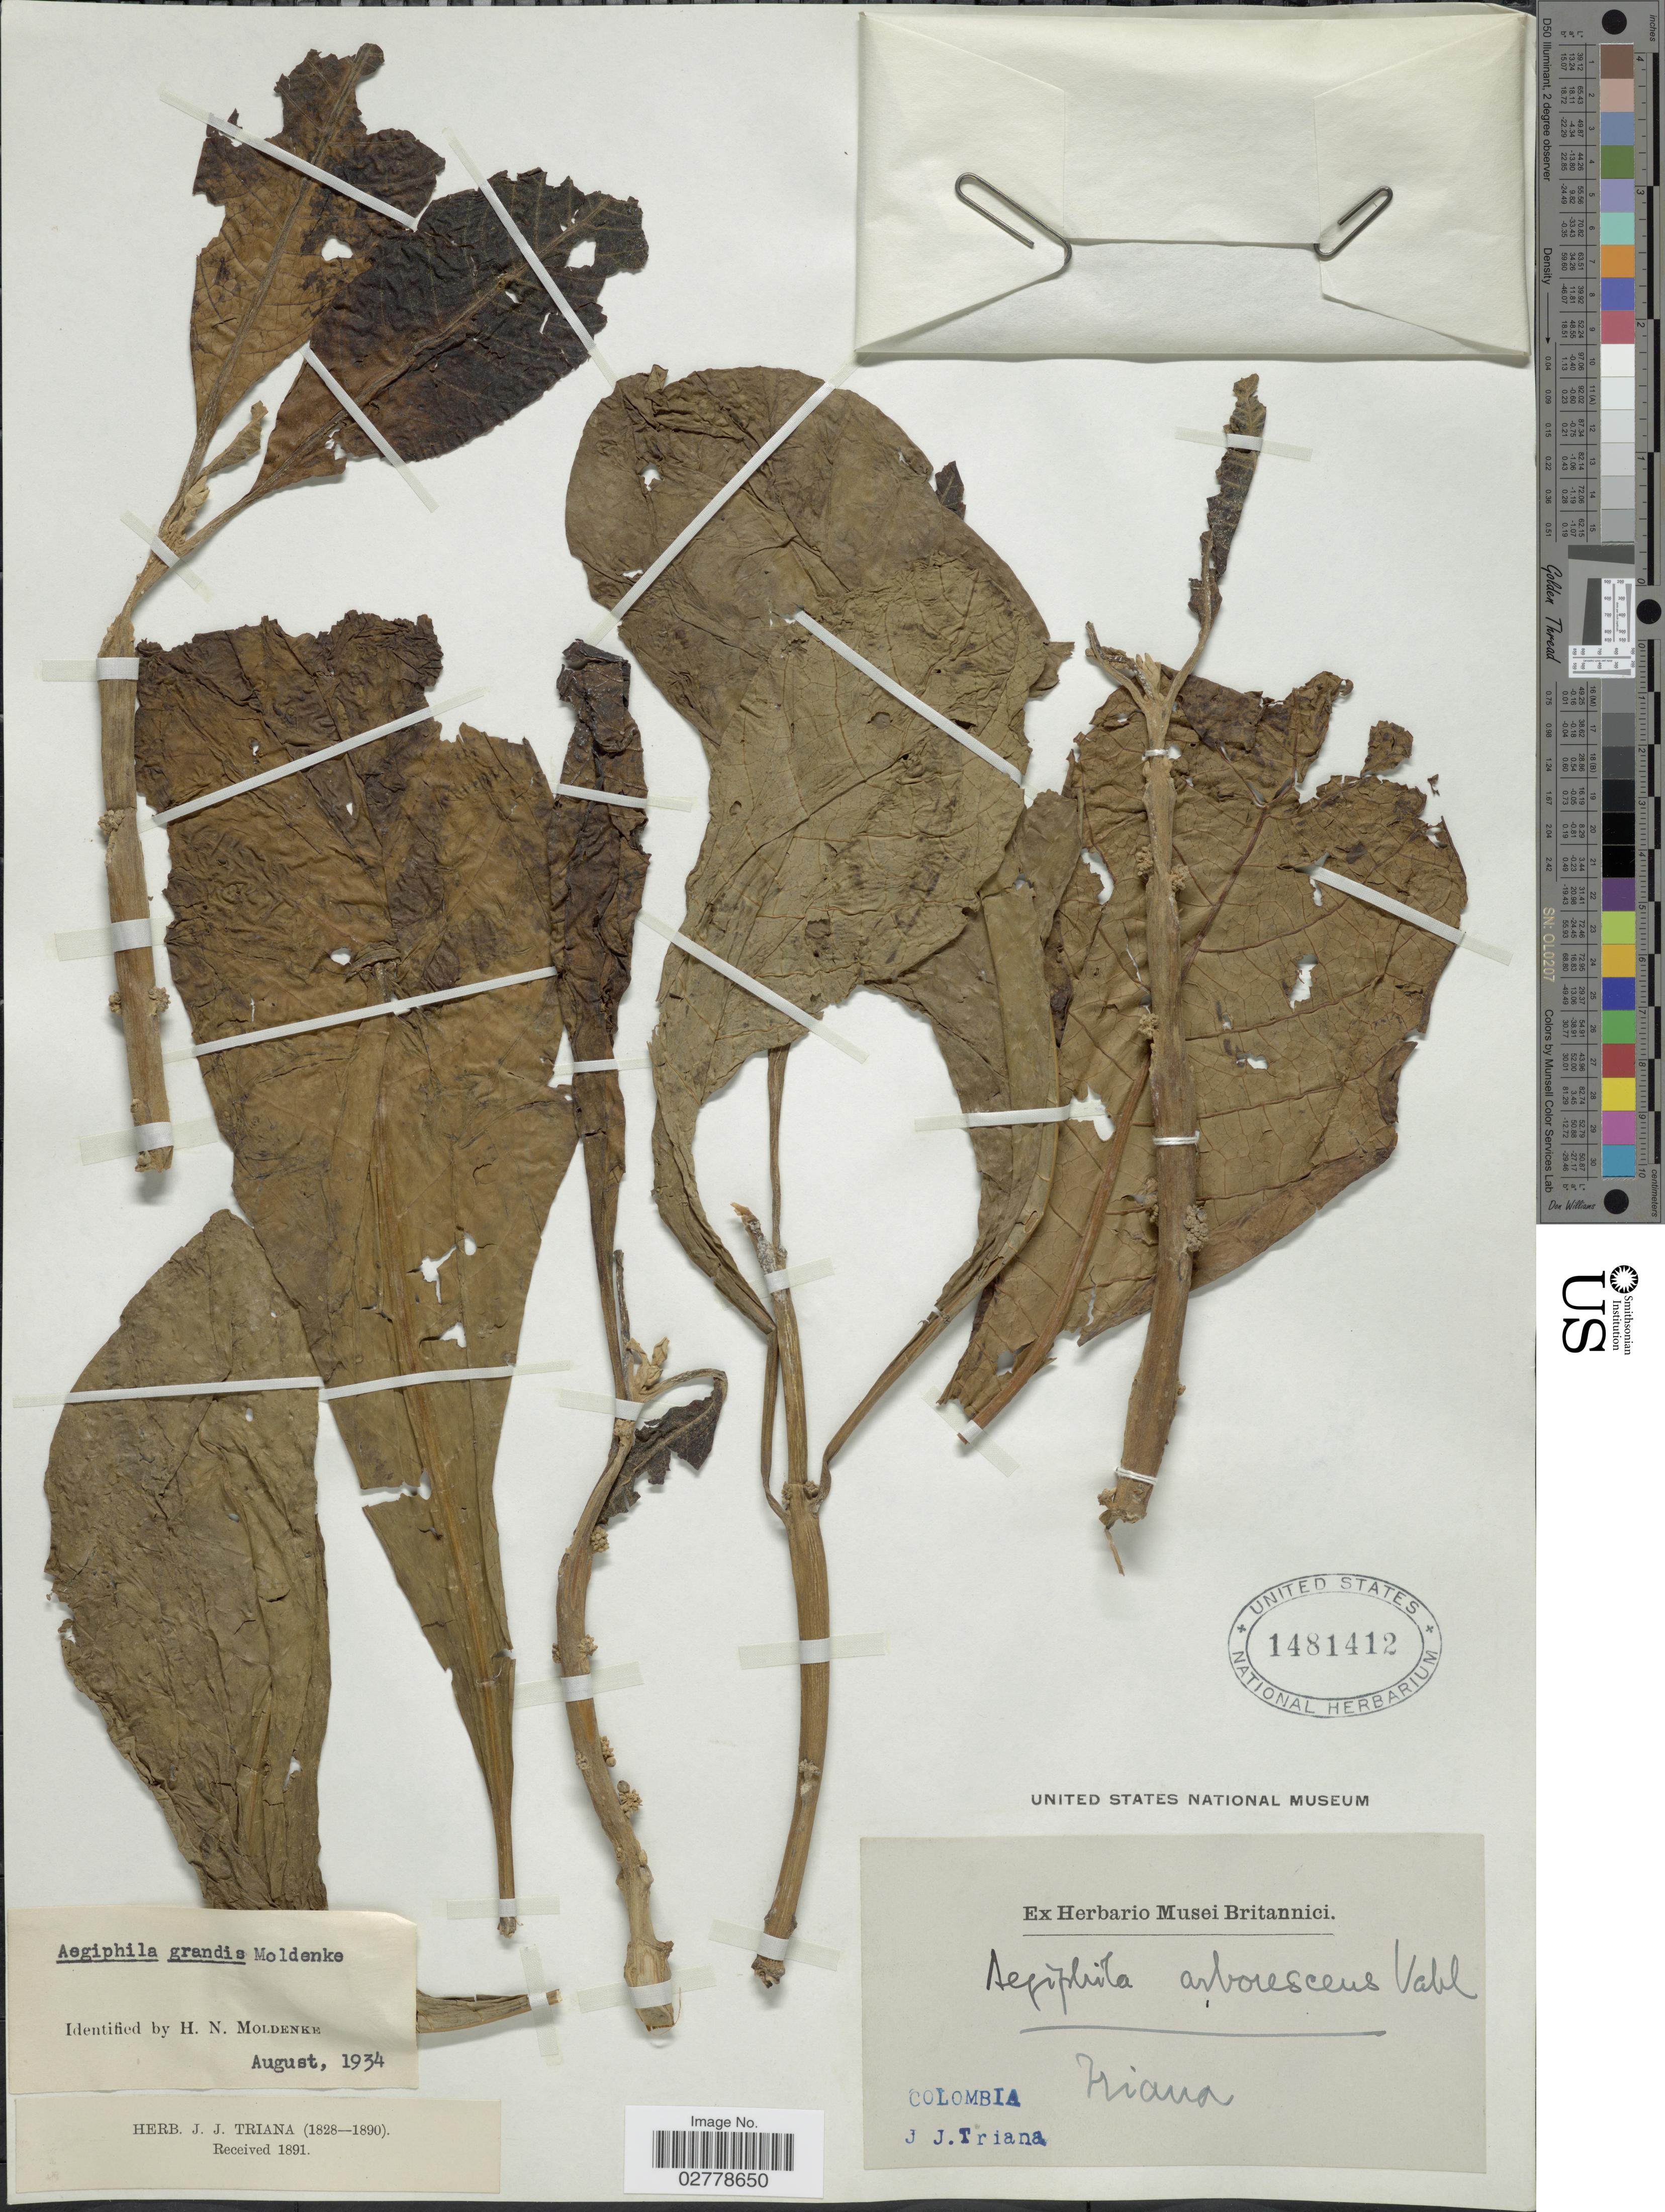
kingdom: Plantae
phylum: Tracheophyta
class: Magnoliopsida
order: Lamiales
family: Lamiaceae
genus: Aegiphila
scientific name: Aegiphila grandis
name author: Moldenke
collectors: J. J. Triana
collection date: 1891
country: Colombia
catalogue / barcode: US 1481412